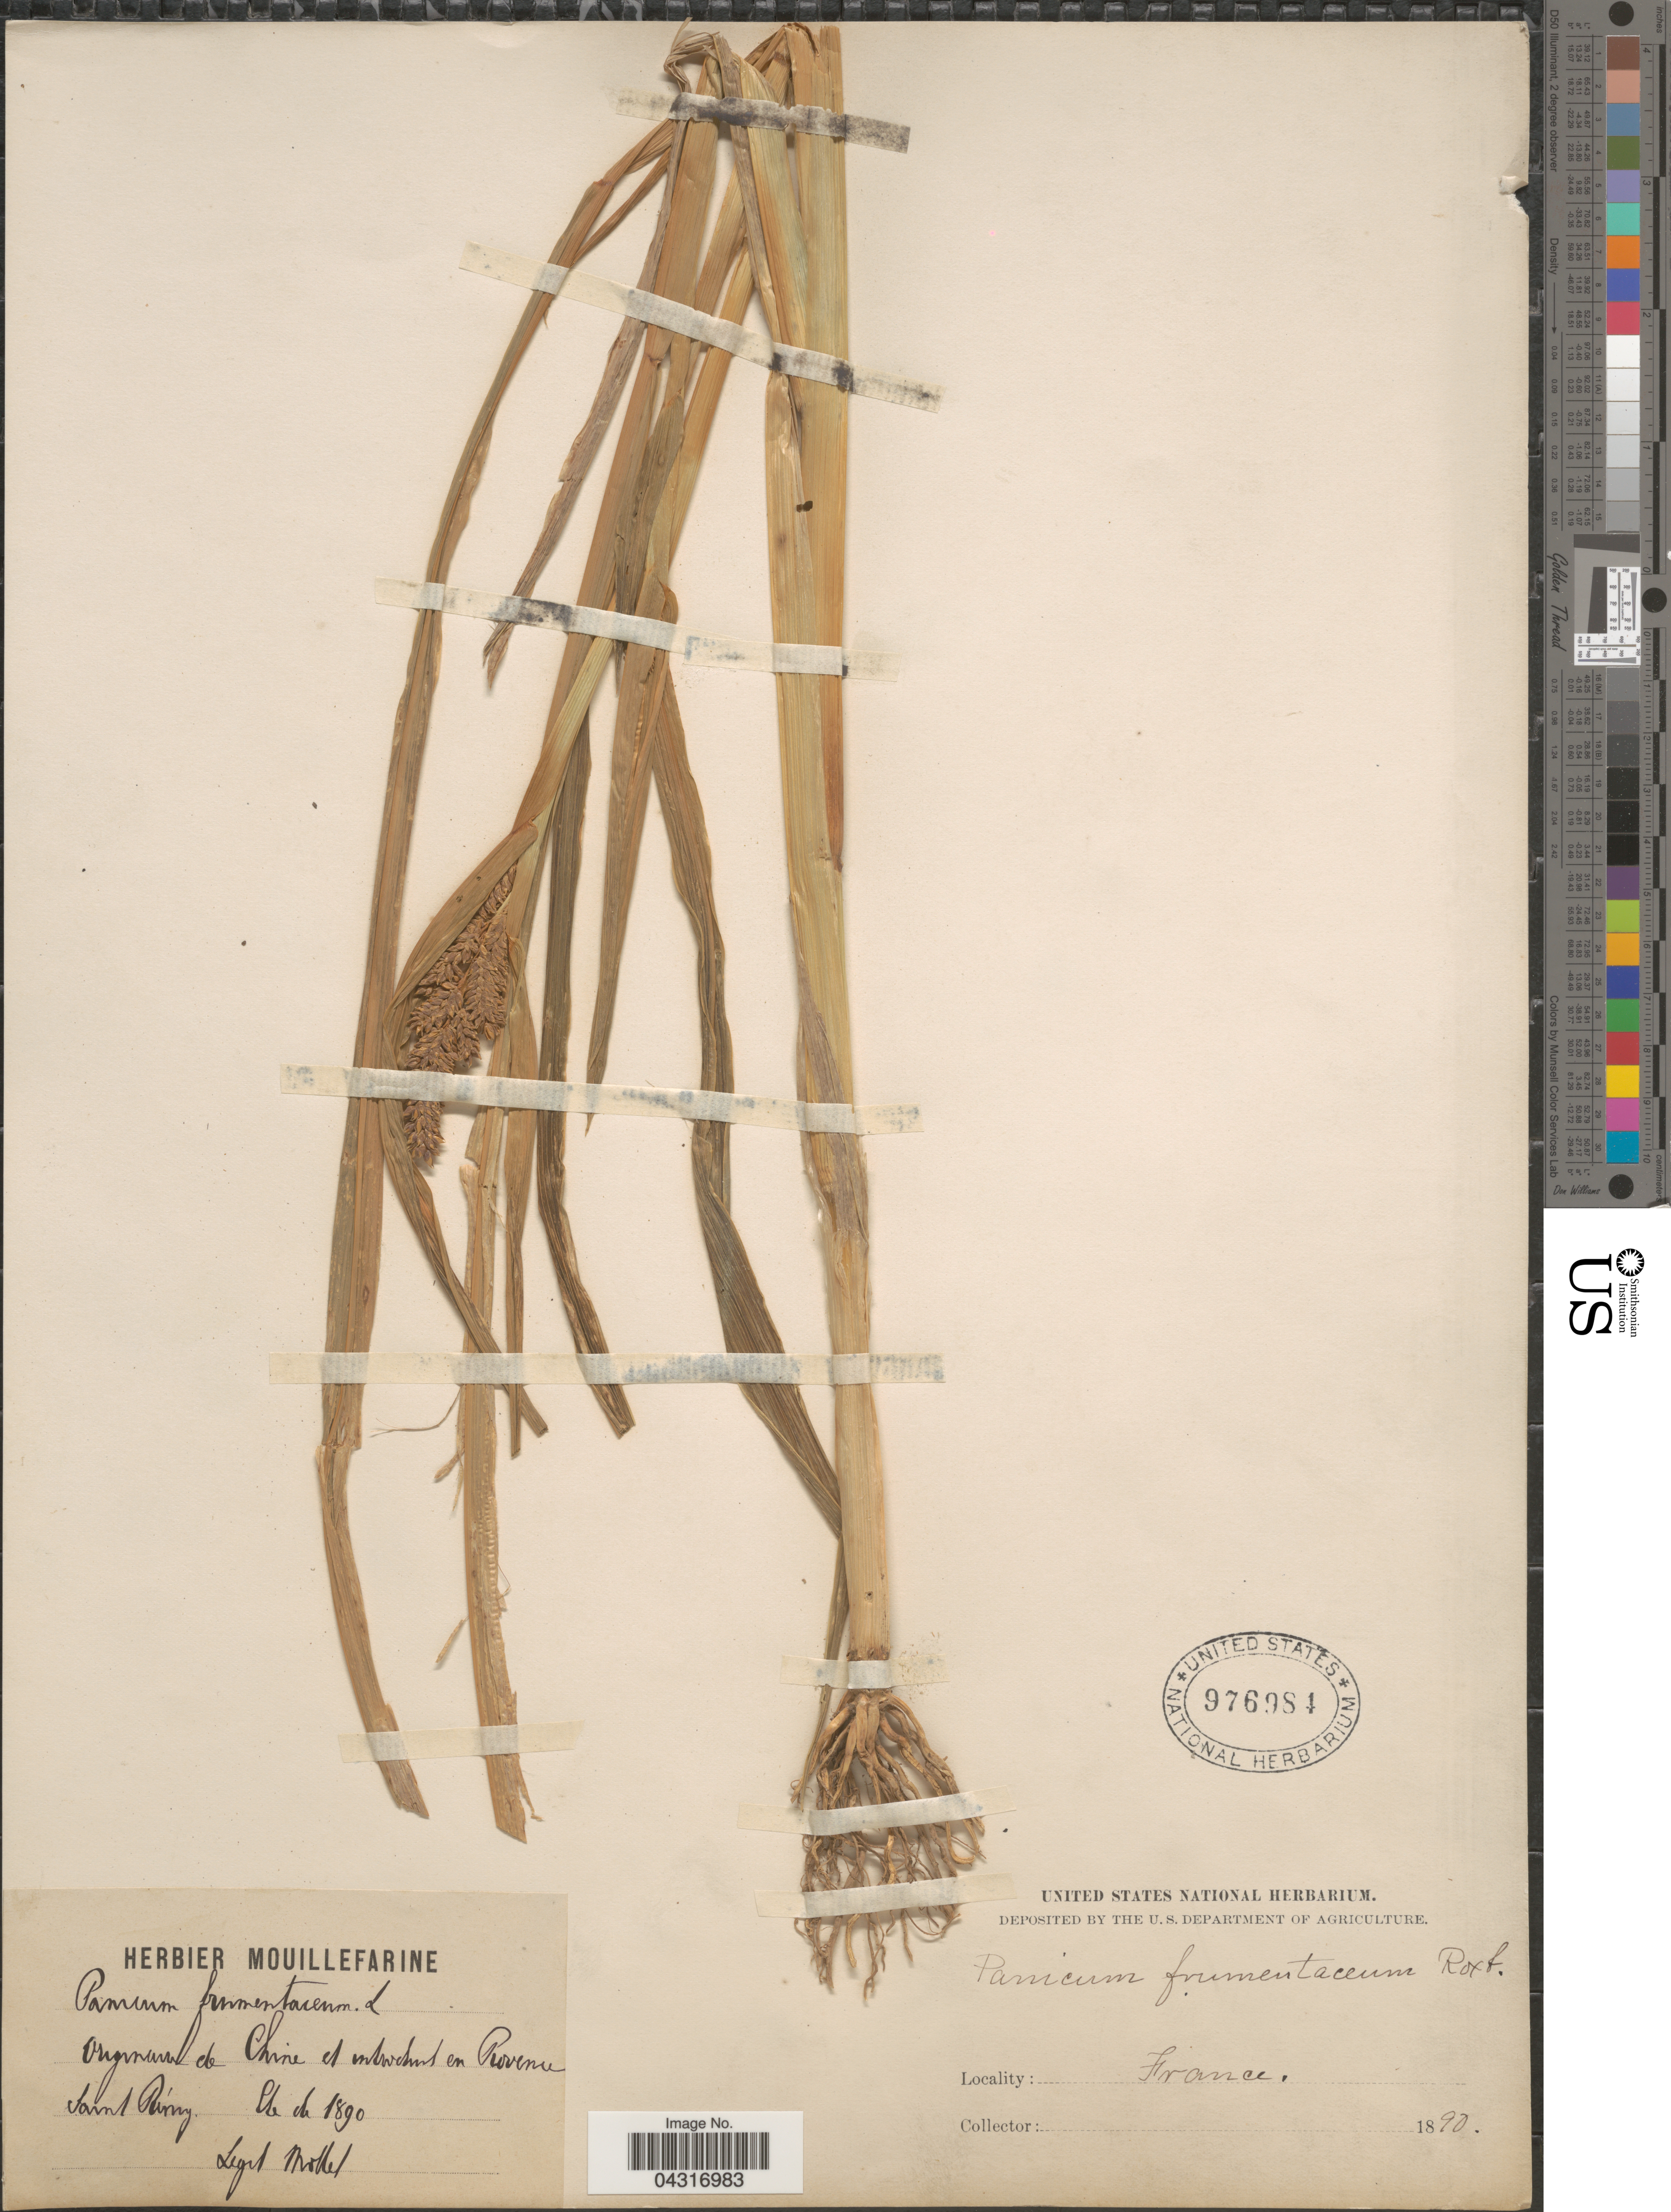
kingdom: Plantae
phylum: Tracheophyta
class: Liliopsida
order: Poales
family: Poaceae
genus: Echinochloa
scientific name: Echinochloa crus-galli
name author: (L.) P. Beauv.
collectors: Mollel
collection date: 1890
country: France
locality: Originaire do chine et embankment en Provence Saint Rémy.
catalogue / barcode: US 976984